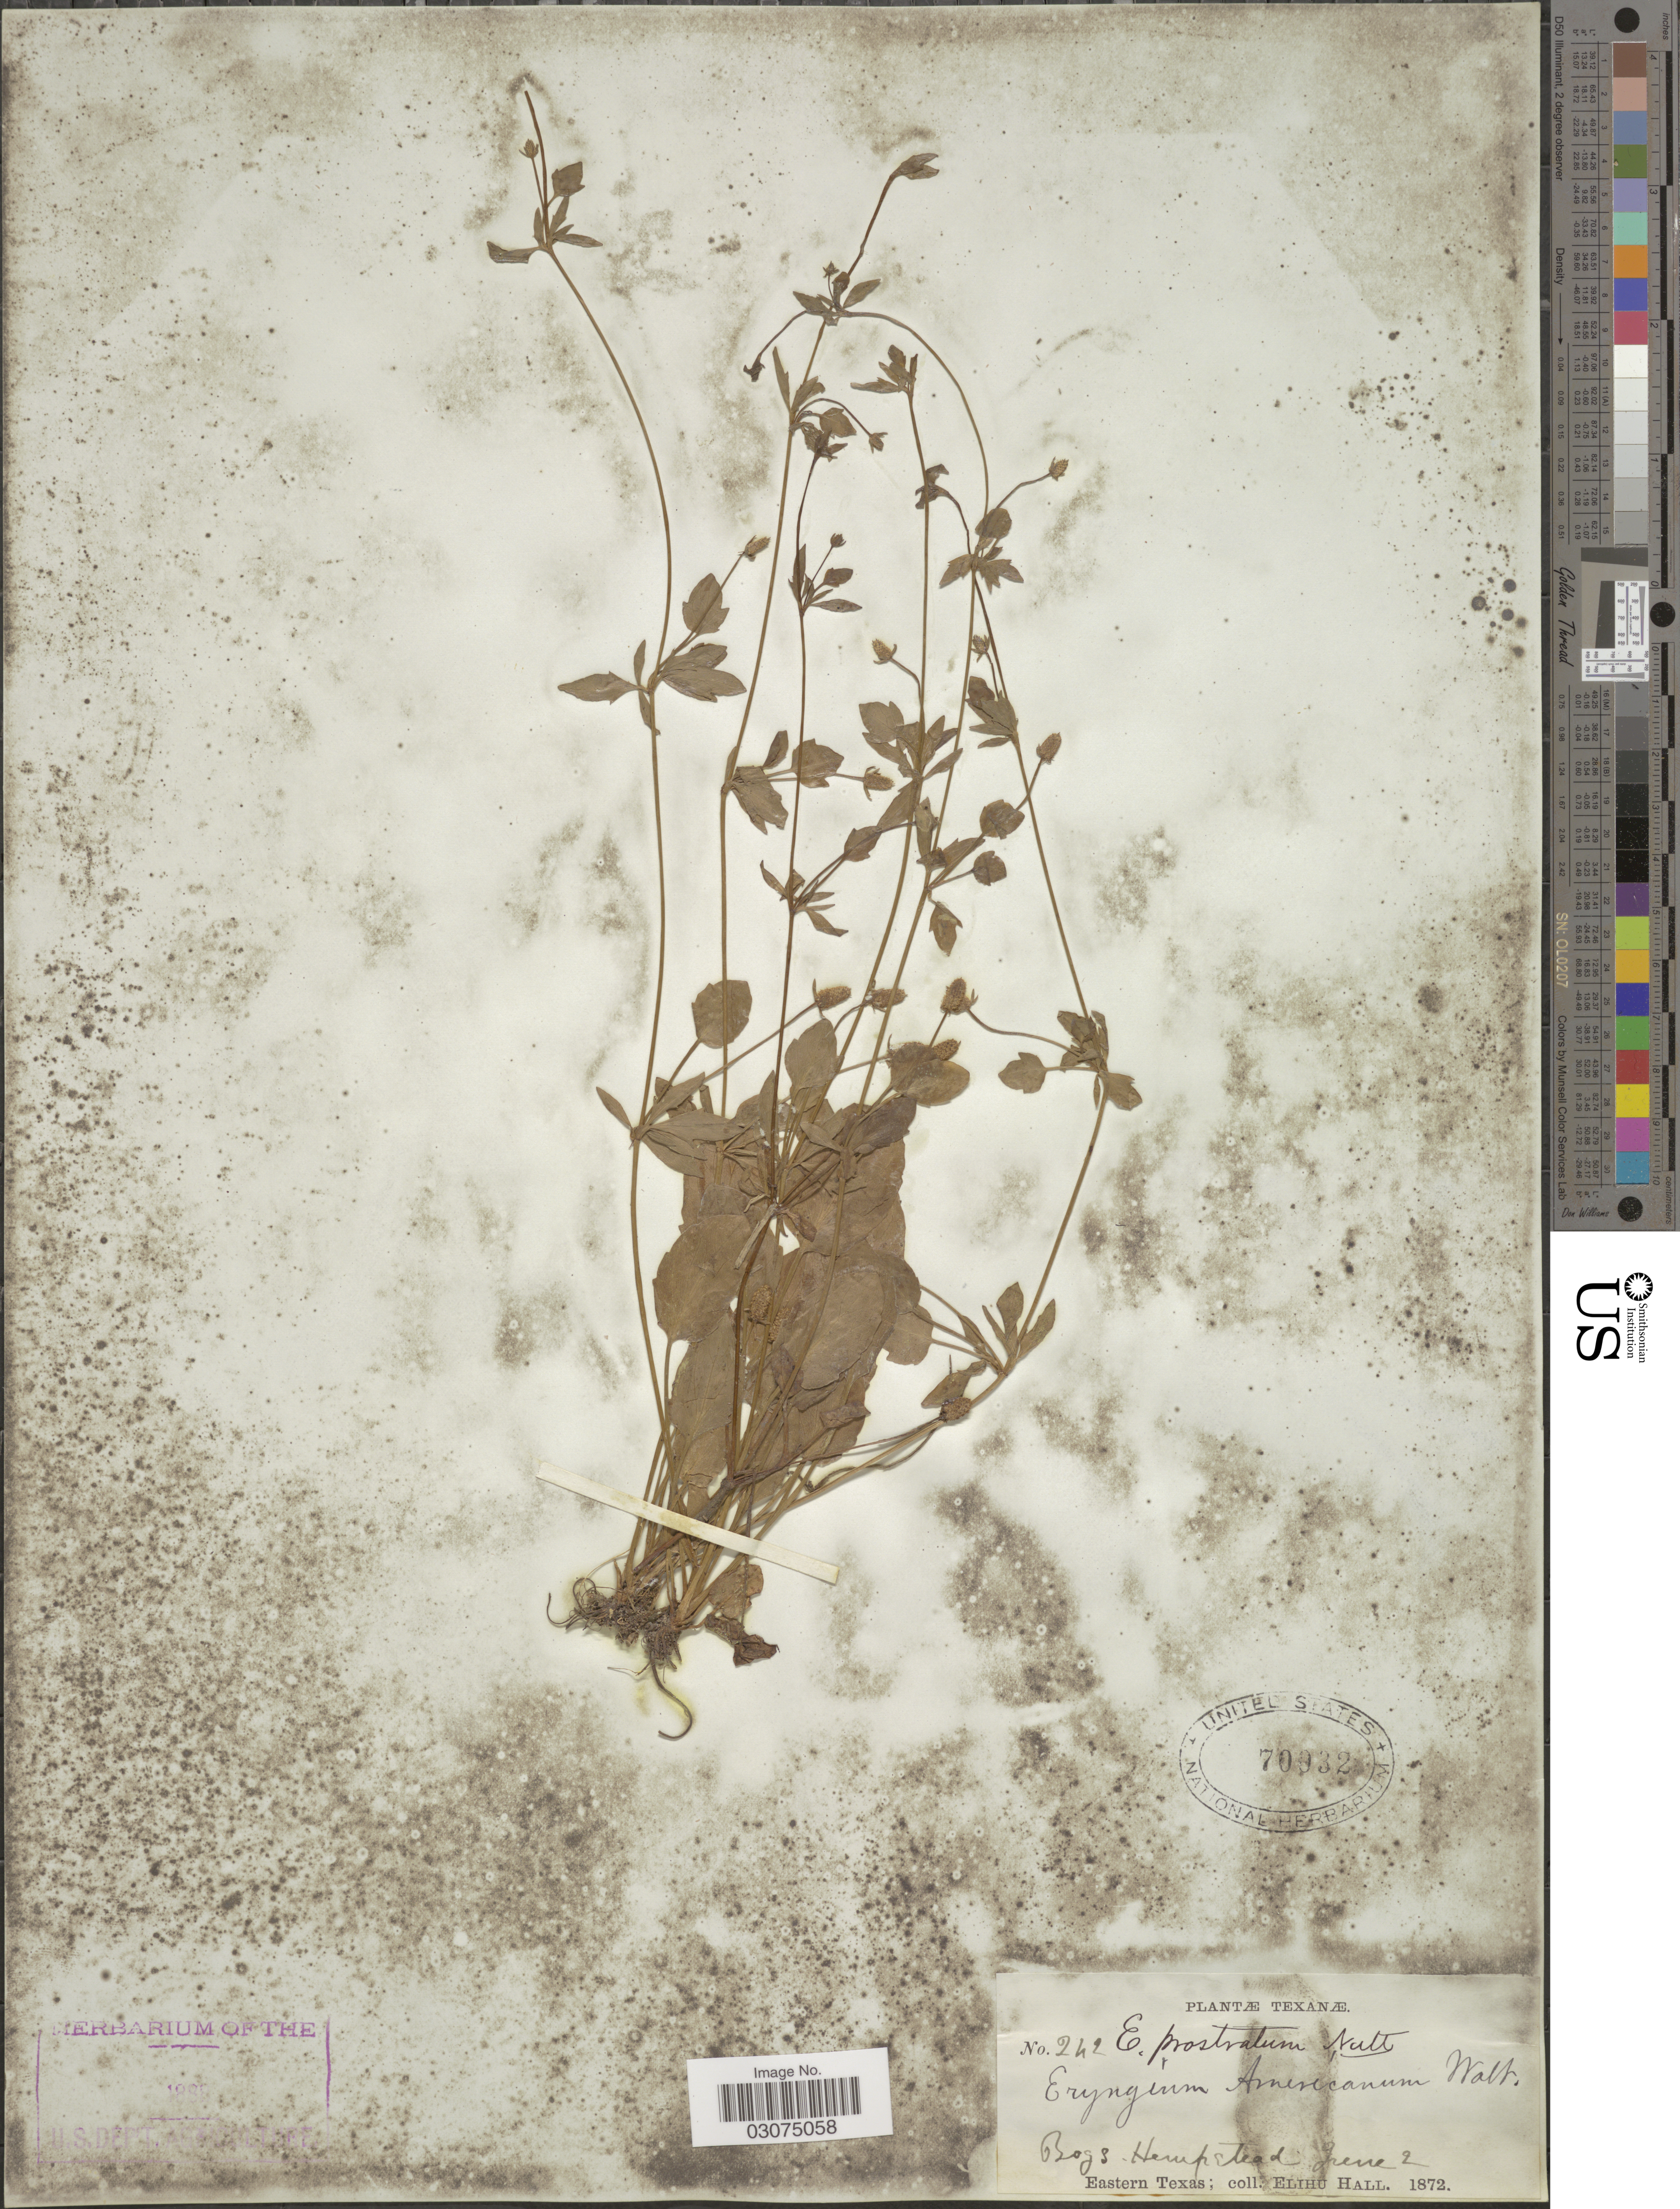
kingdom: Plantae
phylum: Tracheophyta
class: Magnoliopsida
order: Apiales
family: Apiaceae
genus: Eryngium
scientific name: Eryngium prostratum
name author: Nutt. ex DC.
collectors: E. Hall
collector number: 242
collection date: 1872-06-02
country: United States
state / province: Texas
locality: Bogs - Hempstead. Eastern Texas.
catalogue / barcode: US 70032